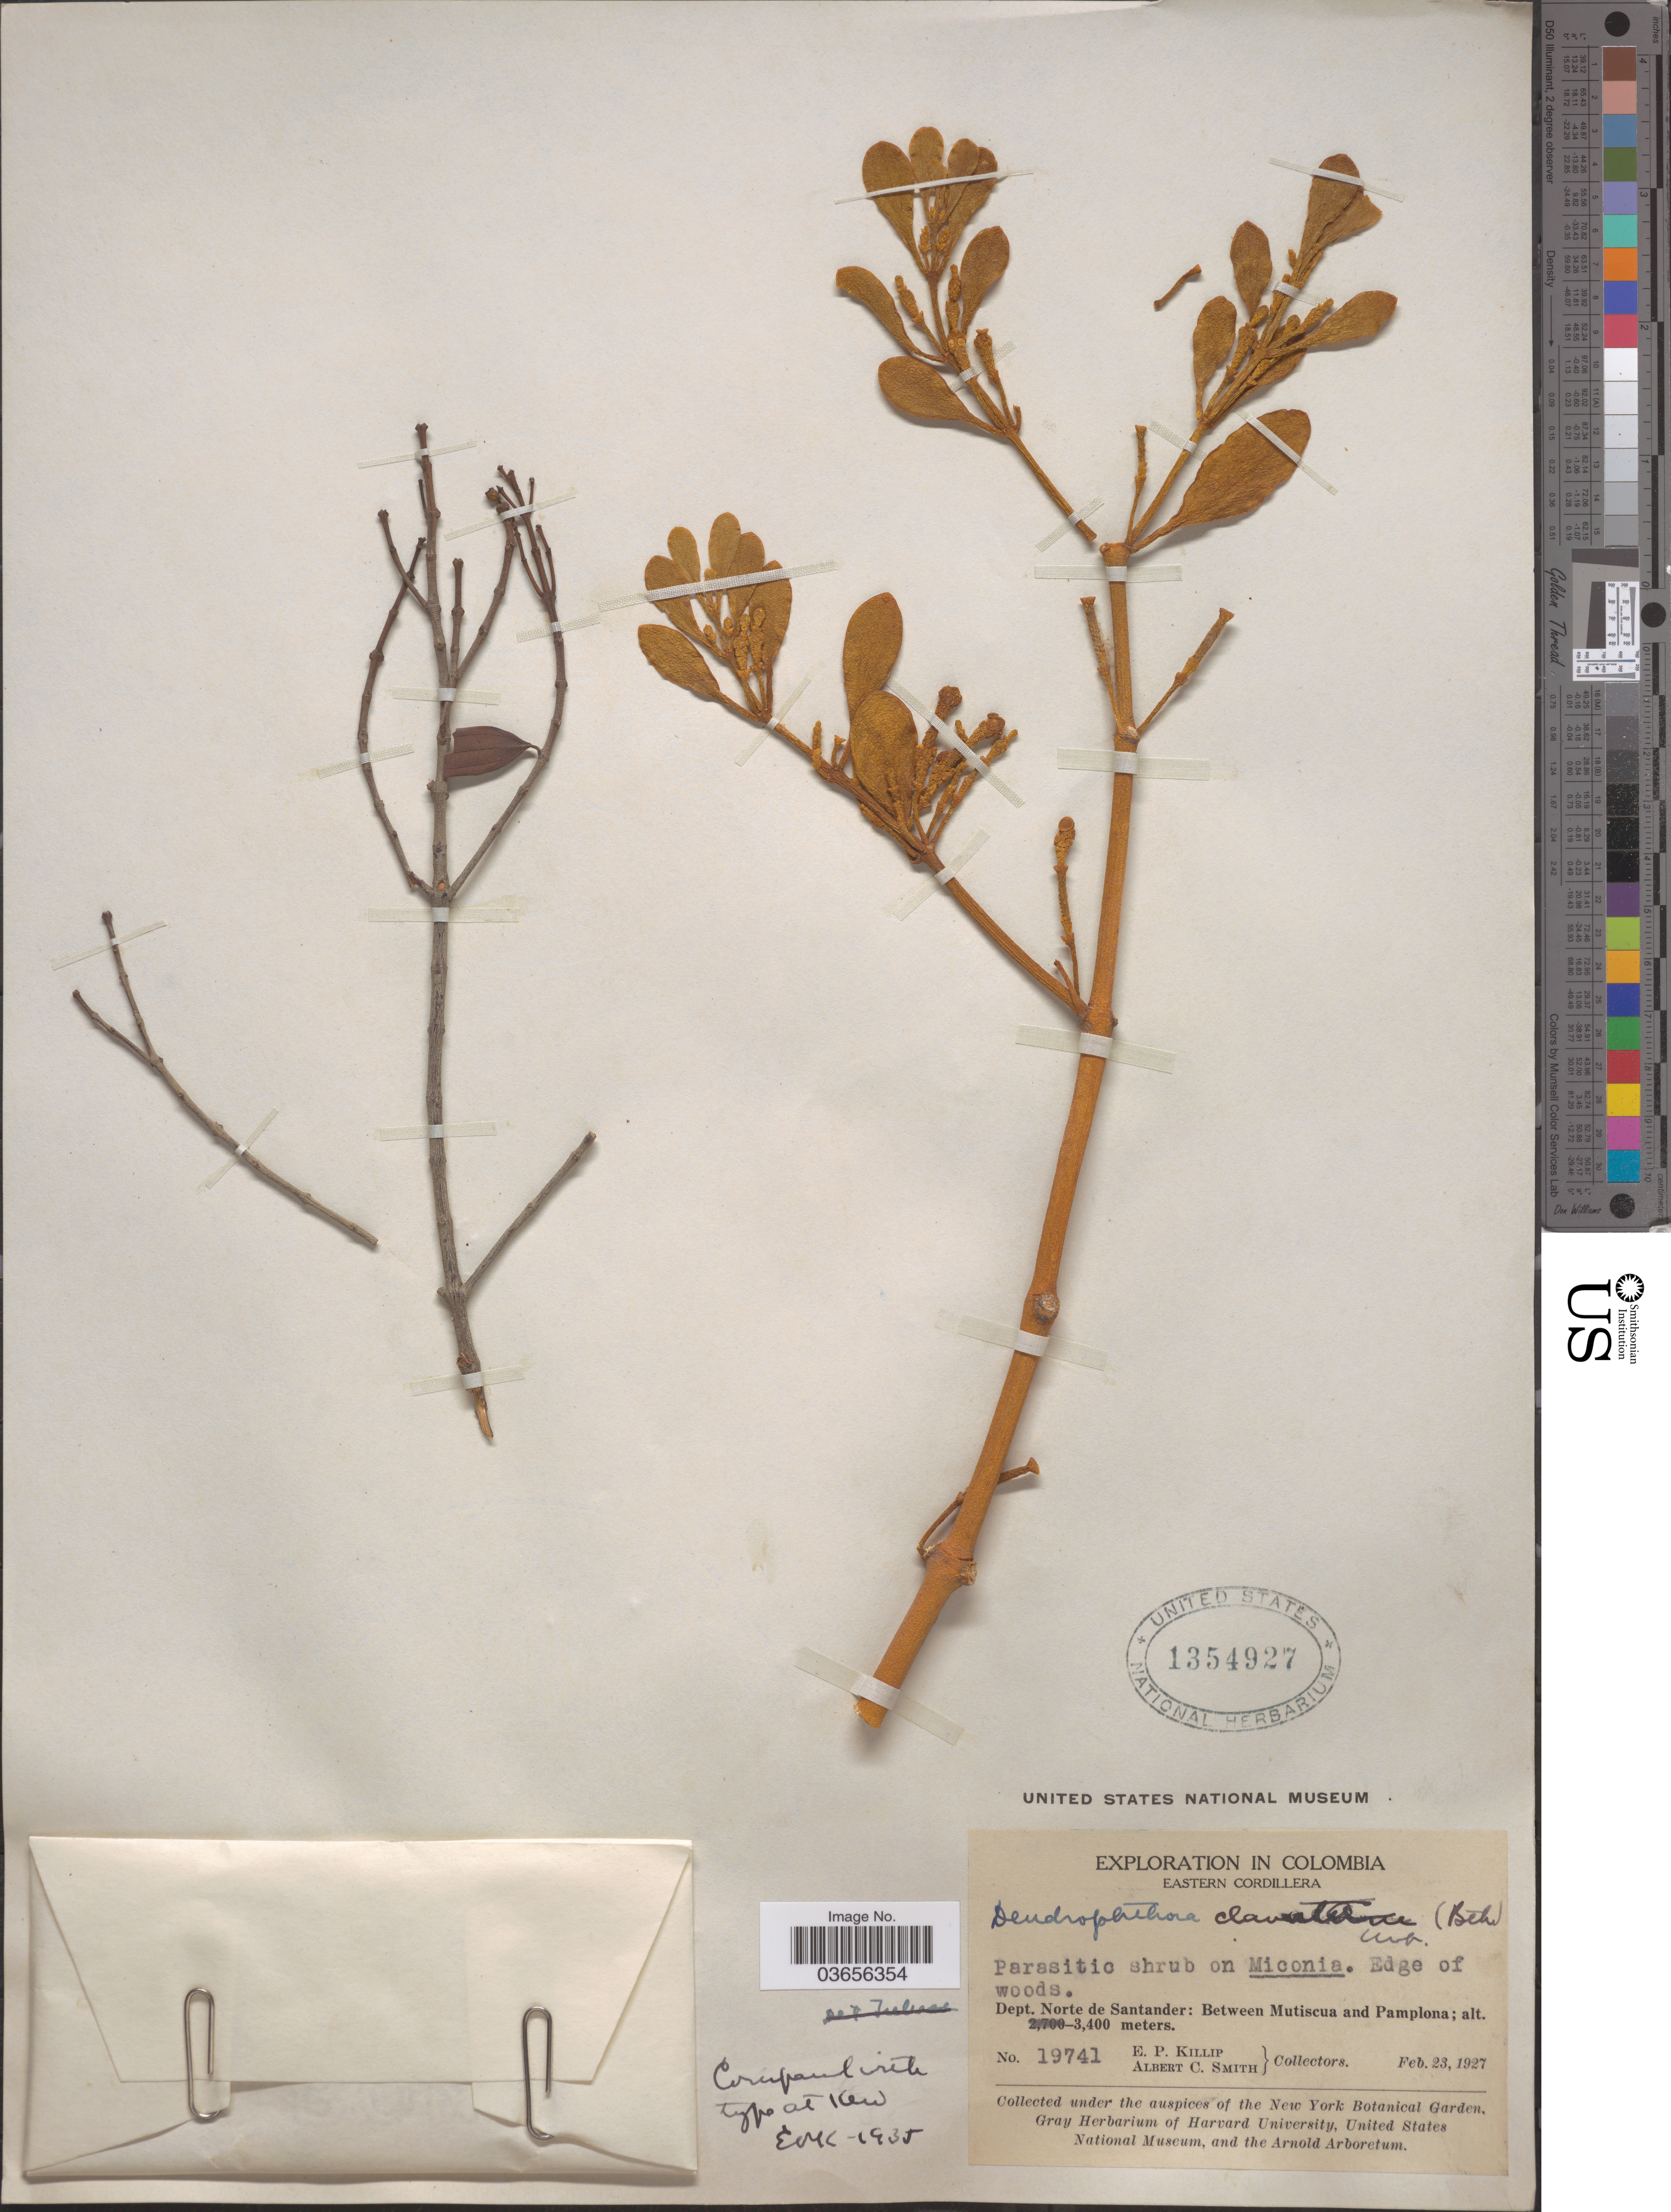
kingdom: Plantae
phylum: Tracheophyta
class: Magnoliopsida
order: Santalales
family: Viscaceae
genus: Dendrophthora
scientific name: Dendrophthora clavata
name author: (Benth.) Urb.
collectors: E. P. Killip & A. C. Smith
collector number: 19741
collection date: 1927-02-23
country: Colombia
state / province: Norte de Santander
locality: Eastern Cordillera. Dept. Norte de Santander: Between Mutiscua and Pamplona.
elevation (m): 3400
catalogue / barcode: US 1354927